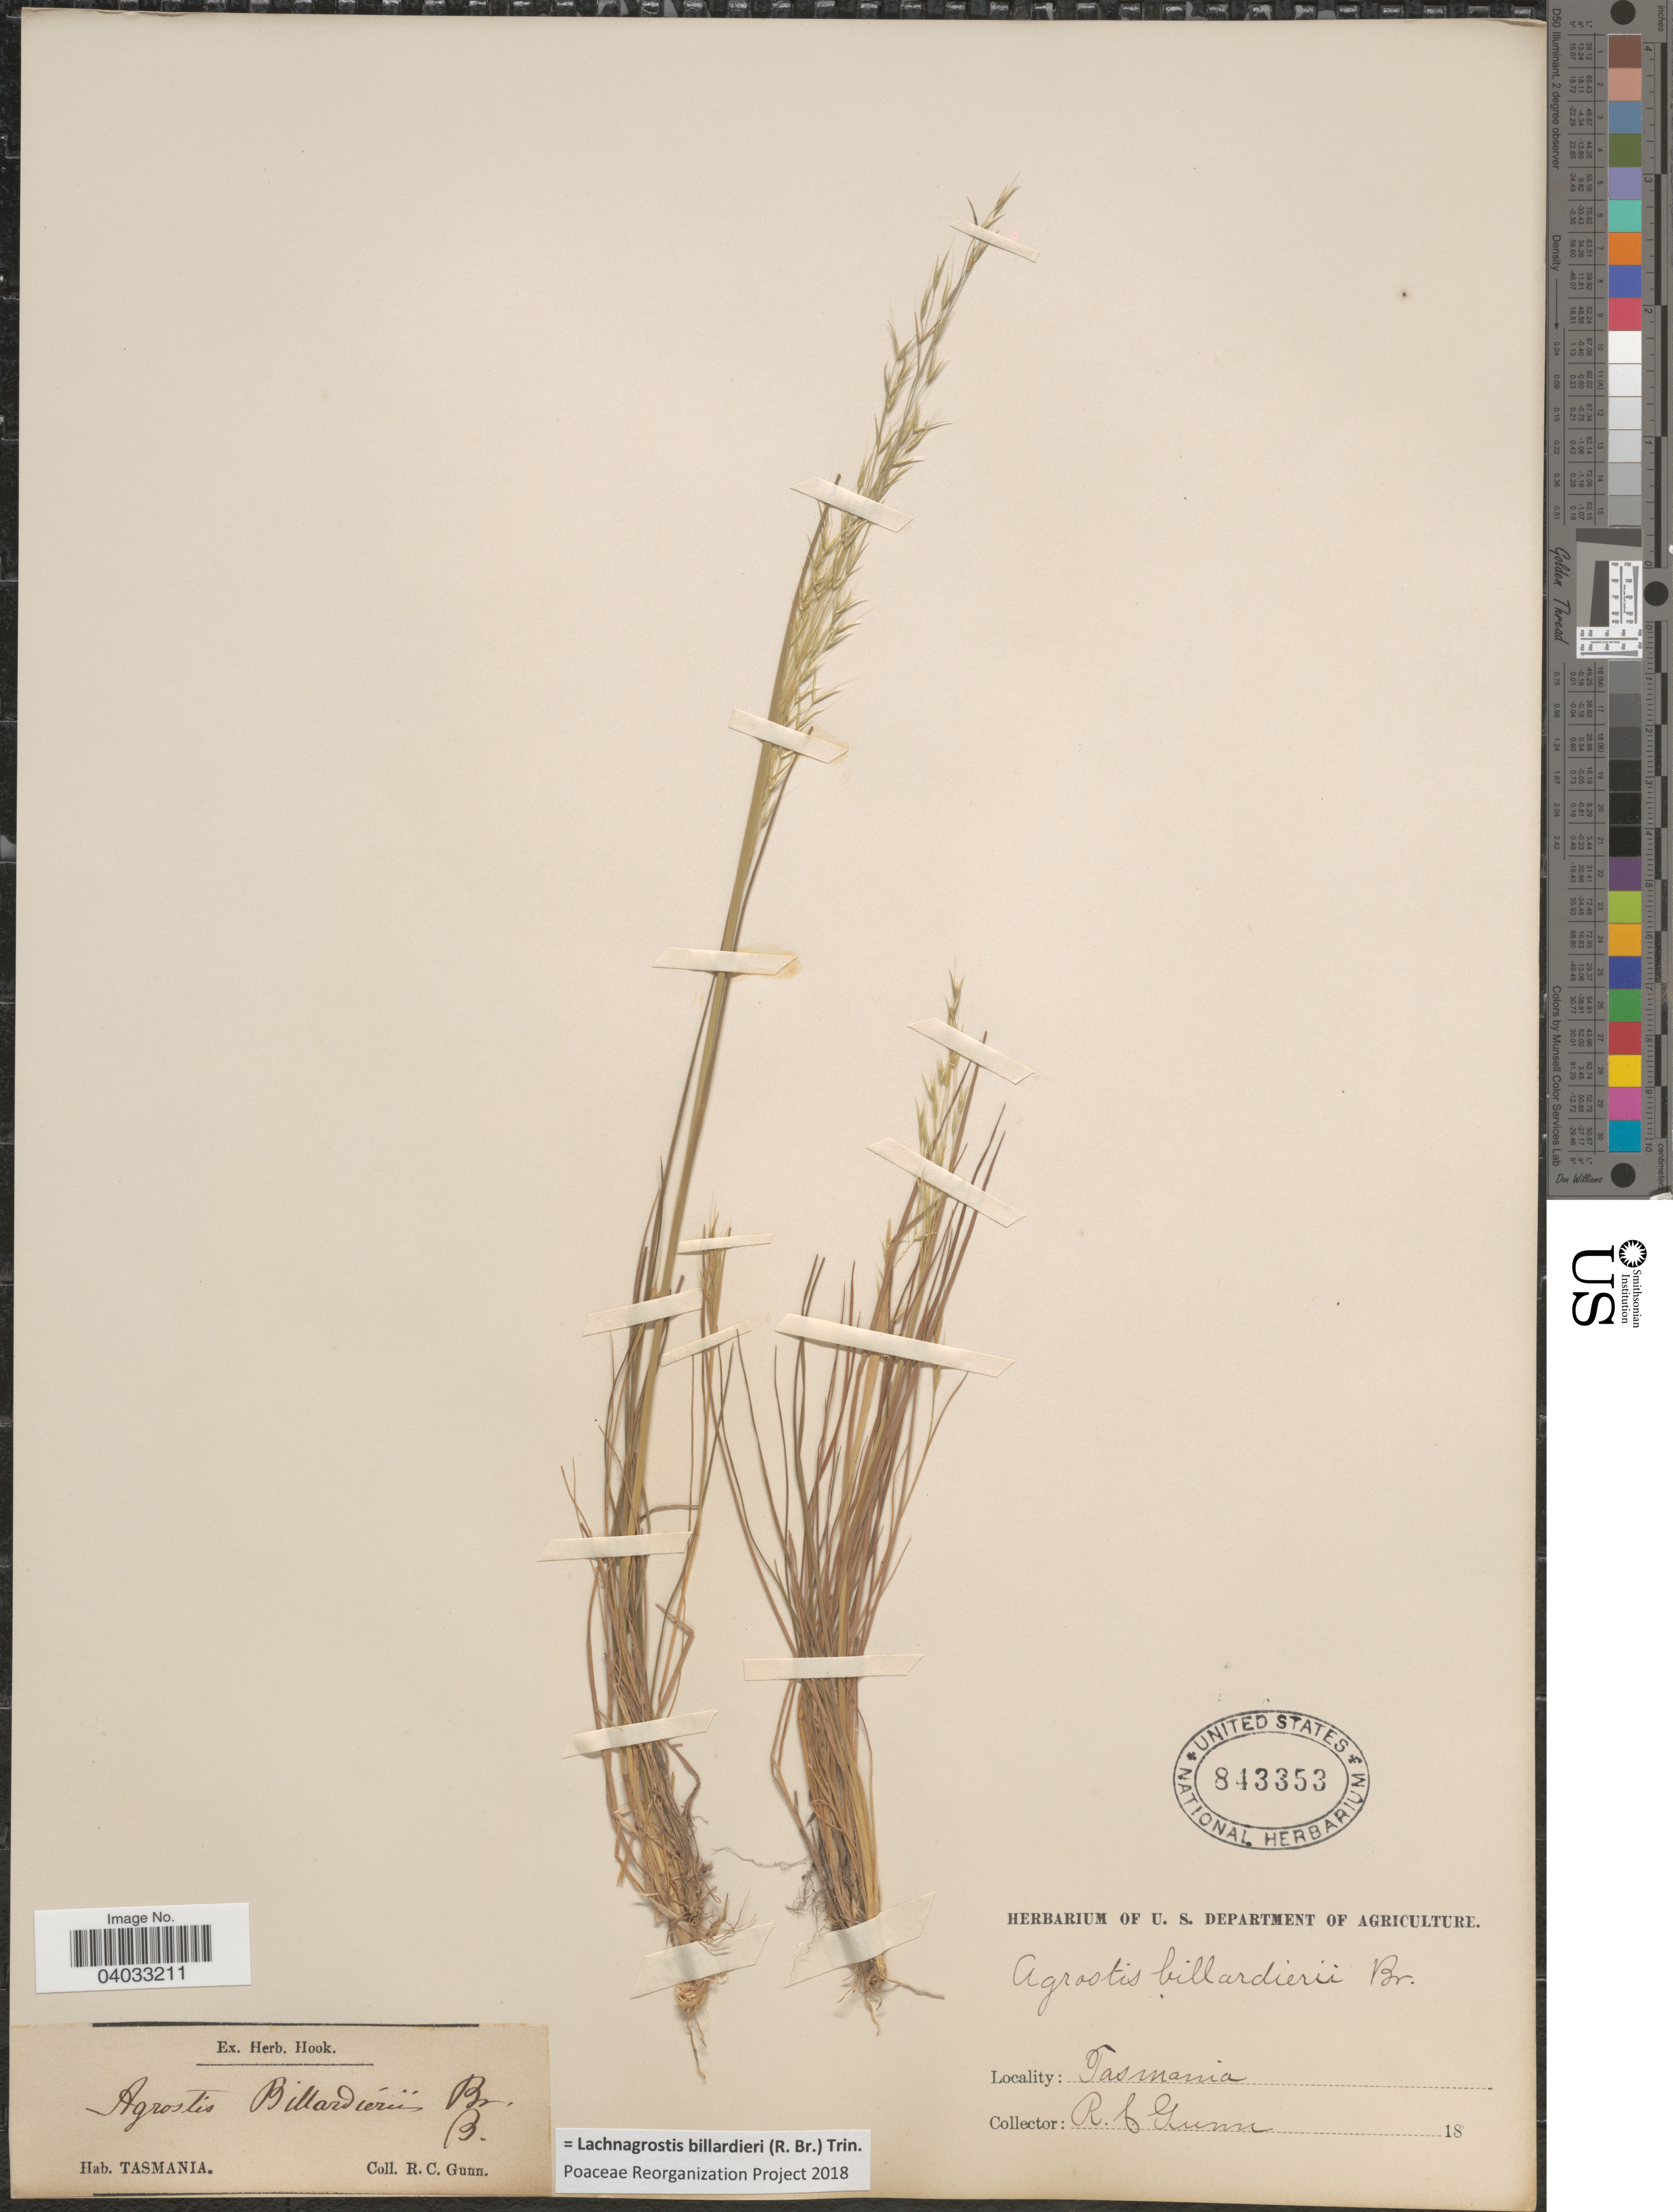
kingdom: Plantae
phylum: Tracheophyta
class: Liliopsida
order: Poales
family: Poaceae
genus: Lachnagrostis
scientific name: Lachnagrostis billardieri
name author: (R. Br.) Trin.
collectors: R. Gunn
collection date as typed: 18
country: Australia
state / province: Tasmania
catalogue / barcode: US 843353